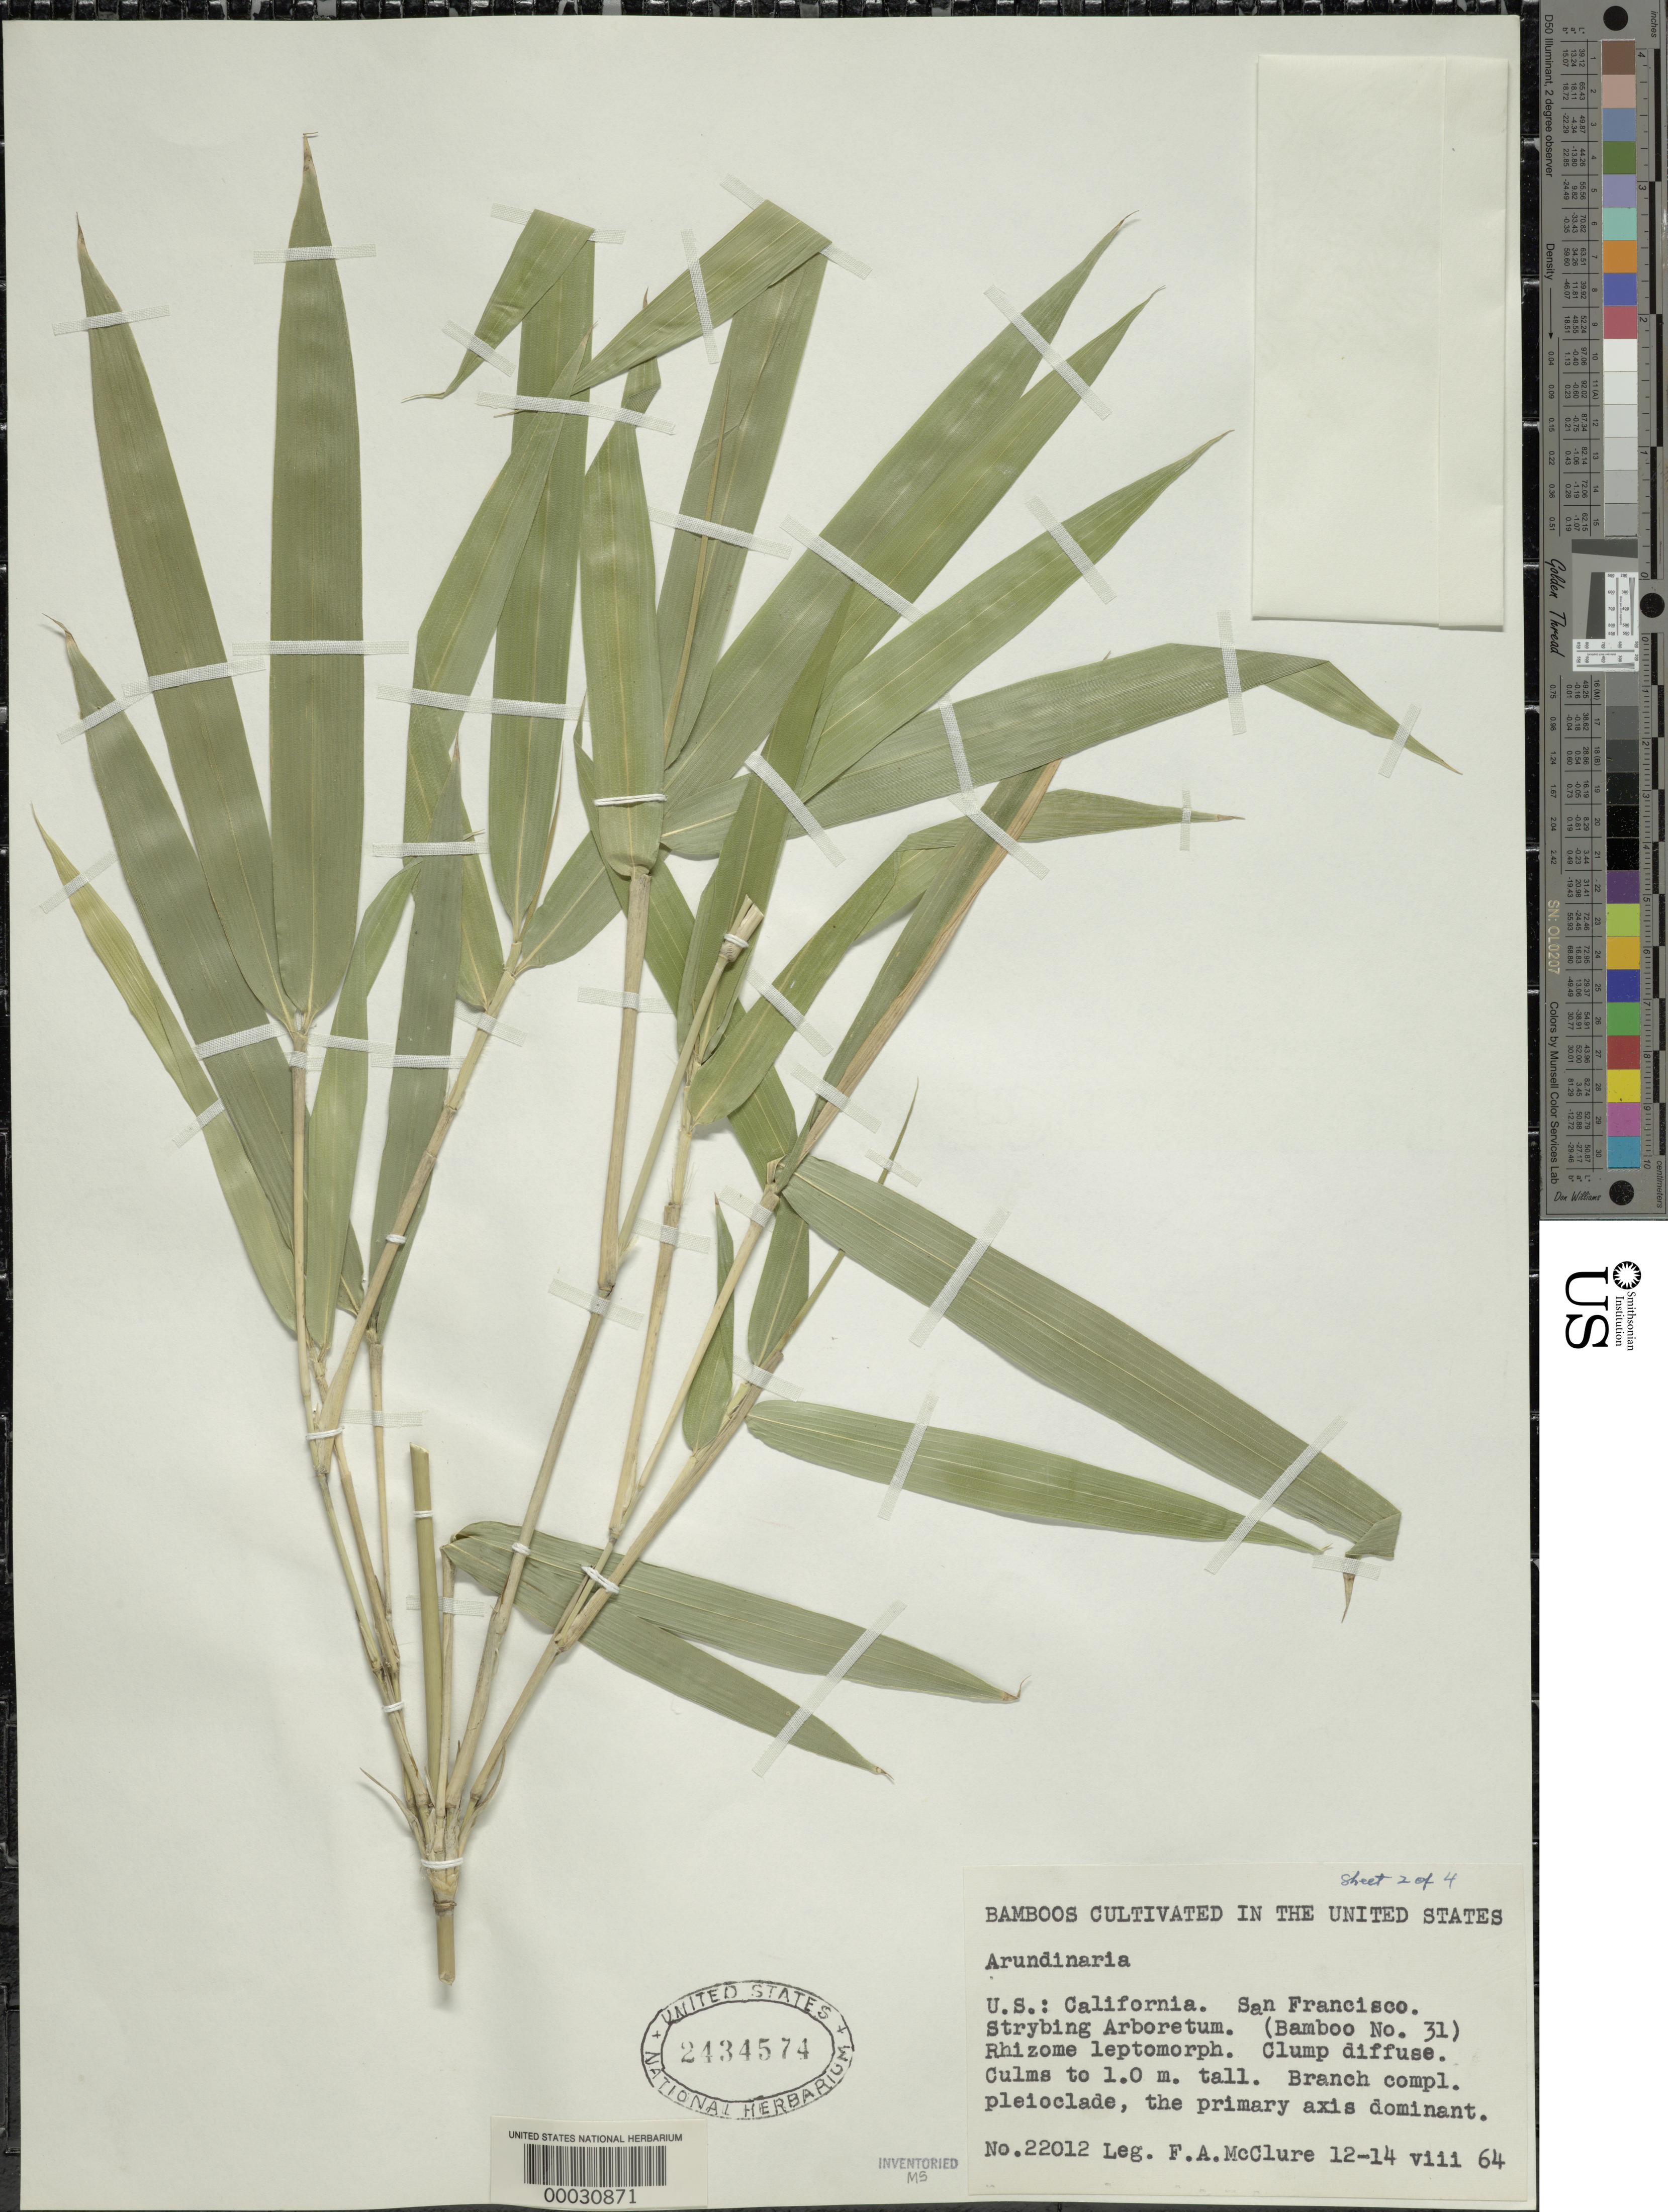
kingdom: Plantae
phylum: Tracheophyta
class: Liliopsida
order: Poales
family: Poaceae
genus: Arundinaria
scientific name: Arundinaria sp.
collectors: F. A. McClure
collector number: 22012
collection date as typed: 12 Aug 1964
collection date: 1964-08-12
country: United States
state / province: California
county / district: San Francisco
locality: San francisco strybing arboretum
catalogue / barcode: US 2434574